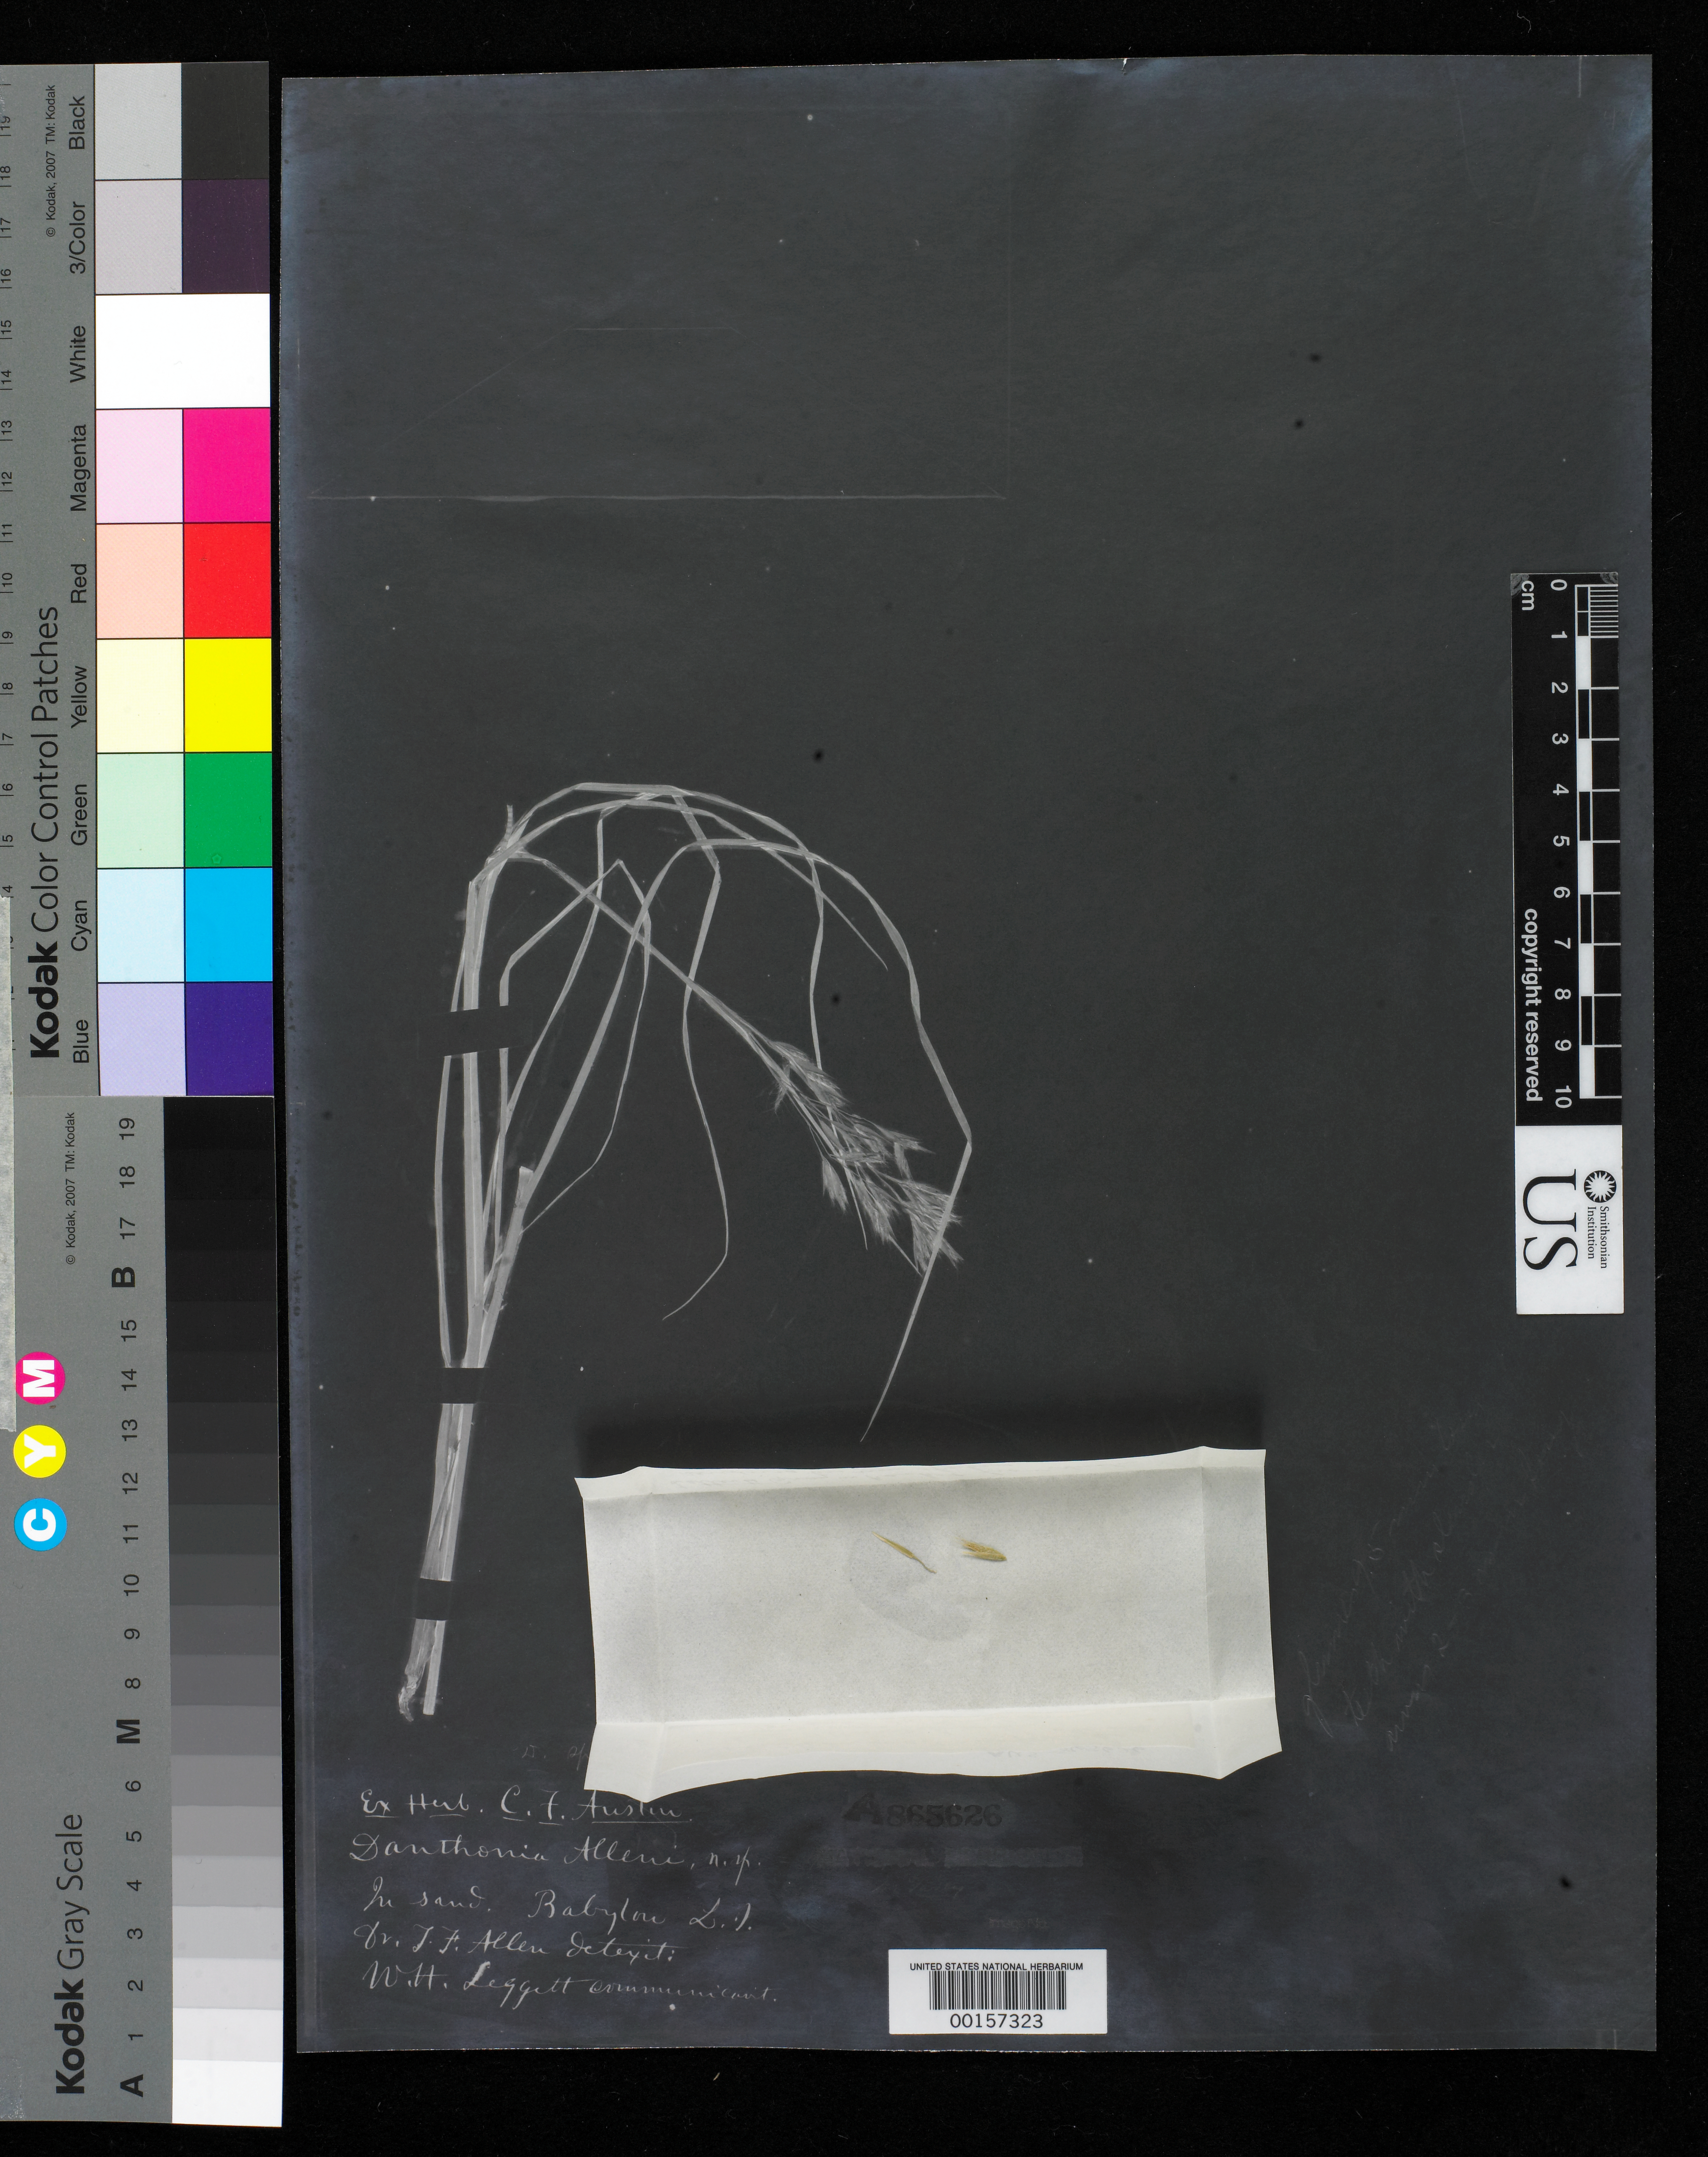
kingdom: Plantae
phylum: Tracheophyta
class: Liliopsida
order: Poales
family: Poaceae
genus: Danthonia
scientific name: Danthonia allenii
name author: Austin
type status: Type Fragment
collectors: T. F. Allen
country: United States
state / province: New York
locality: Long Island, Rockaway.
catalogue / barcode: US 865626A